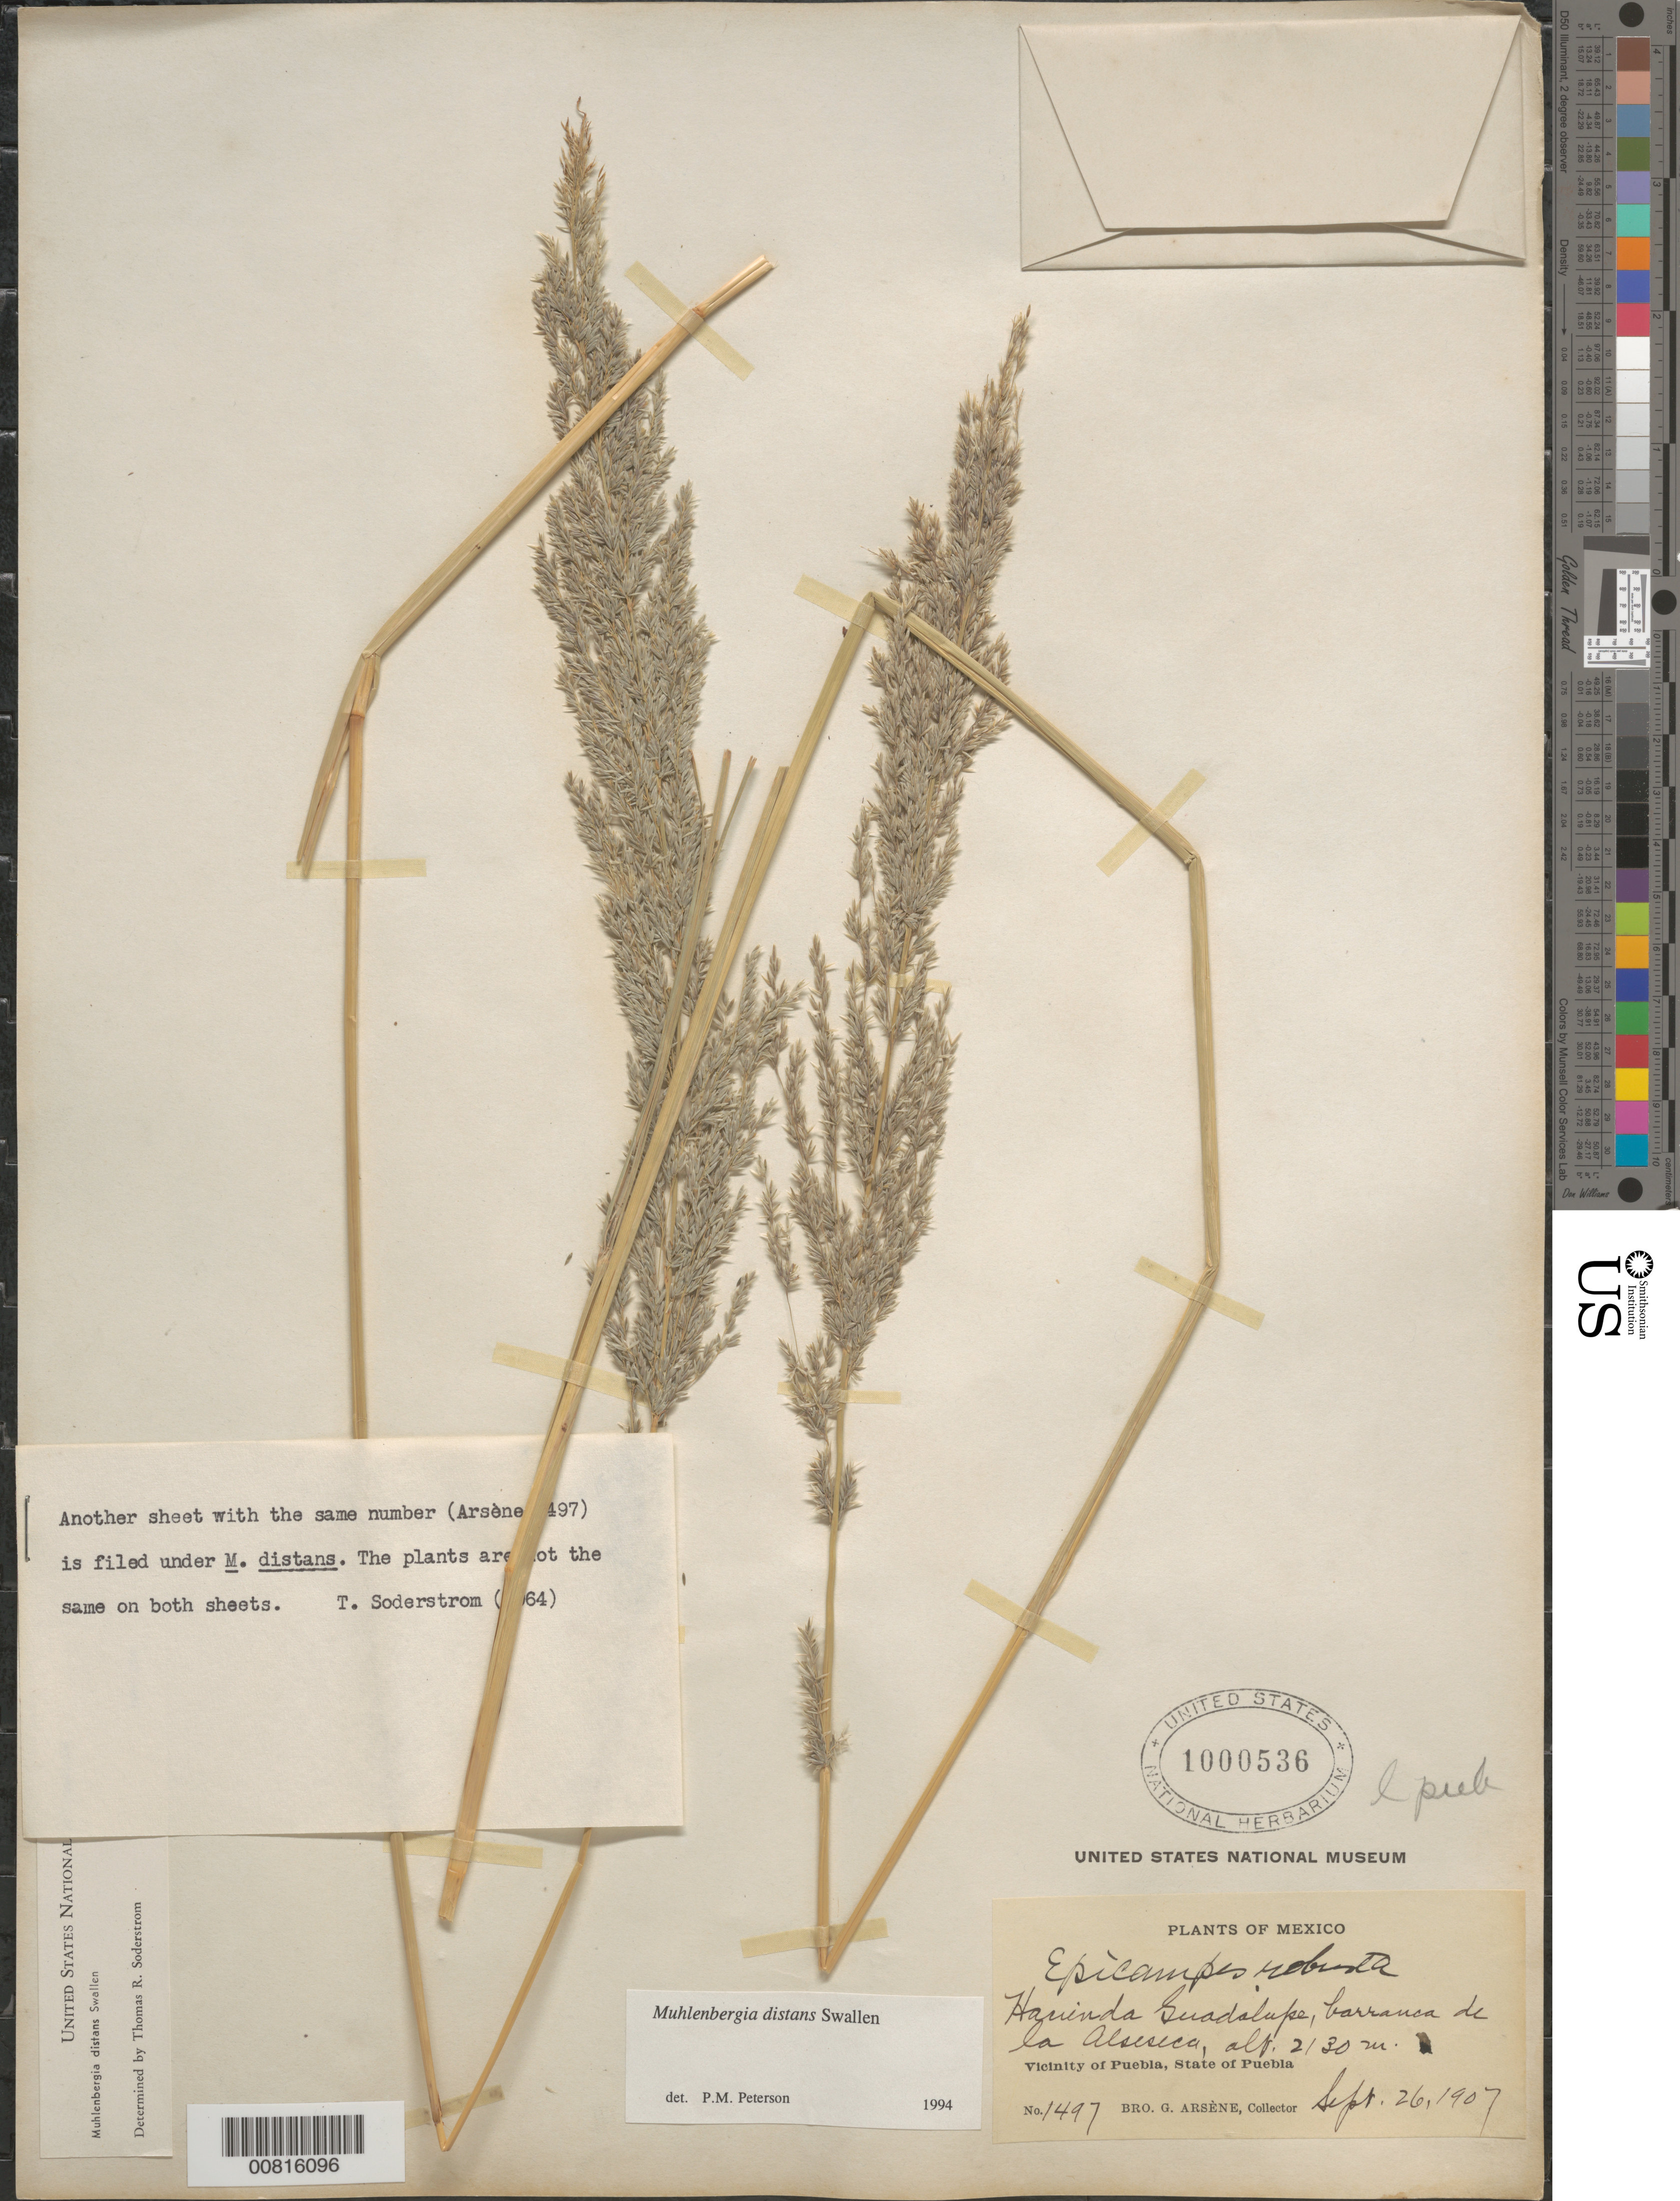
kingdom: Plantae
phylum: Tracheophyta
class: Liliopsida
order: Poales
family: Poaceae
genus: Muhlenbergia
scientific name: Muhlenbergia distans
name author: Swallen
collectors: Bro. G. Arsène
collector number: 1497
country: Mexico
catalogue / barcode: US 1000536